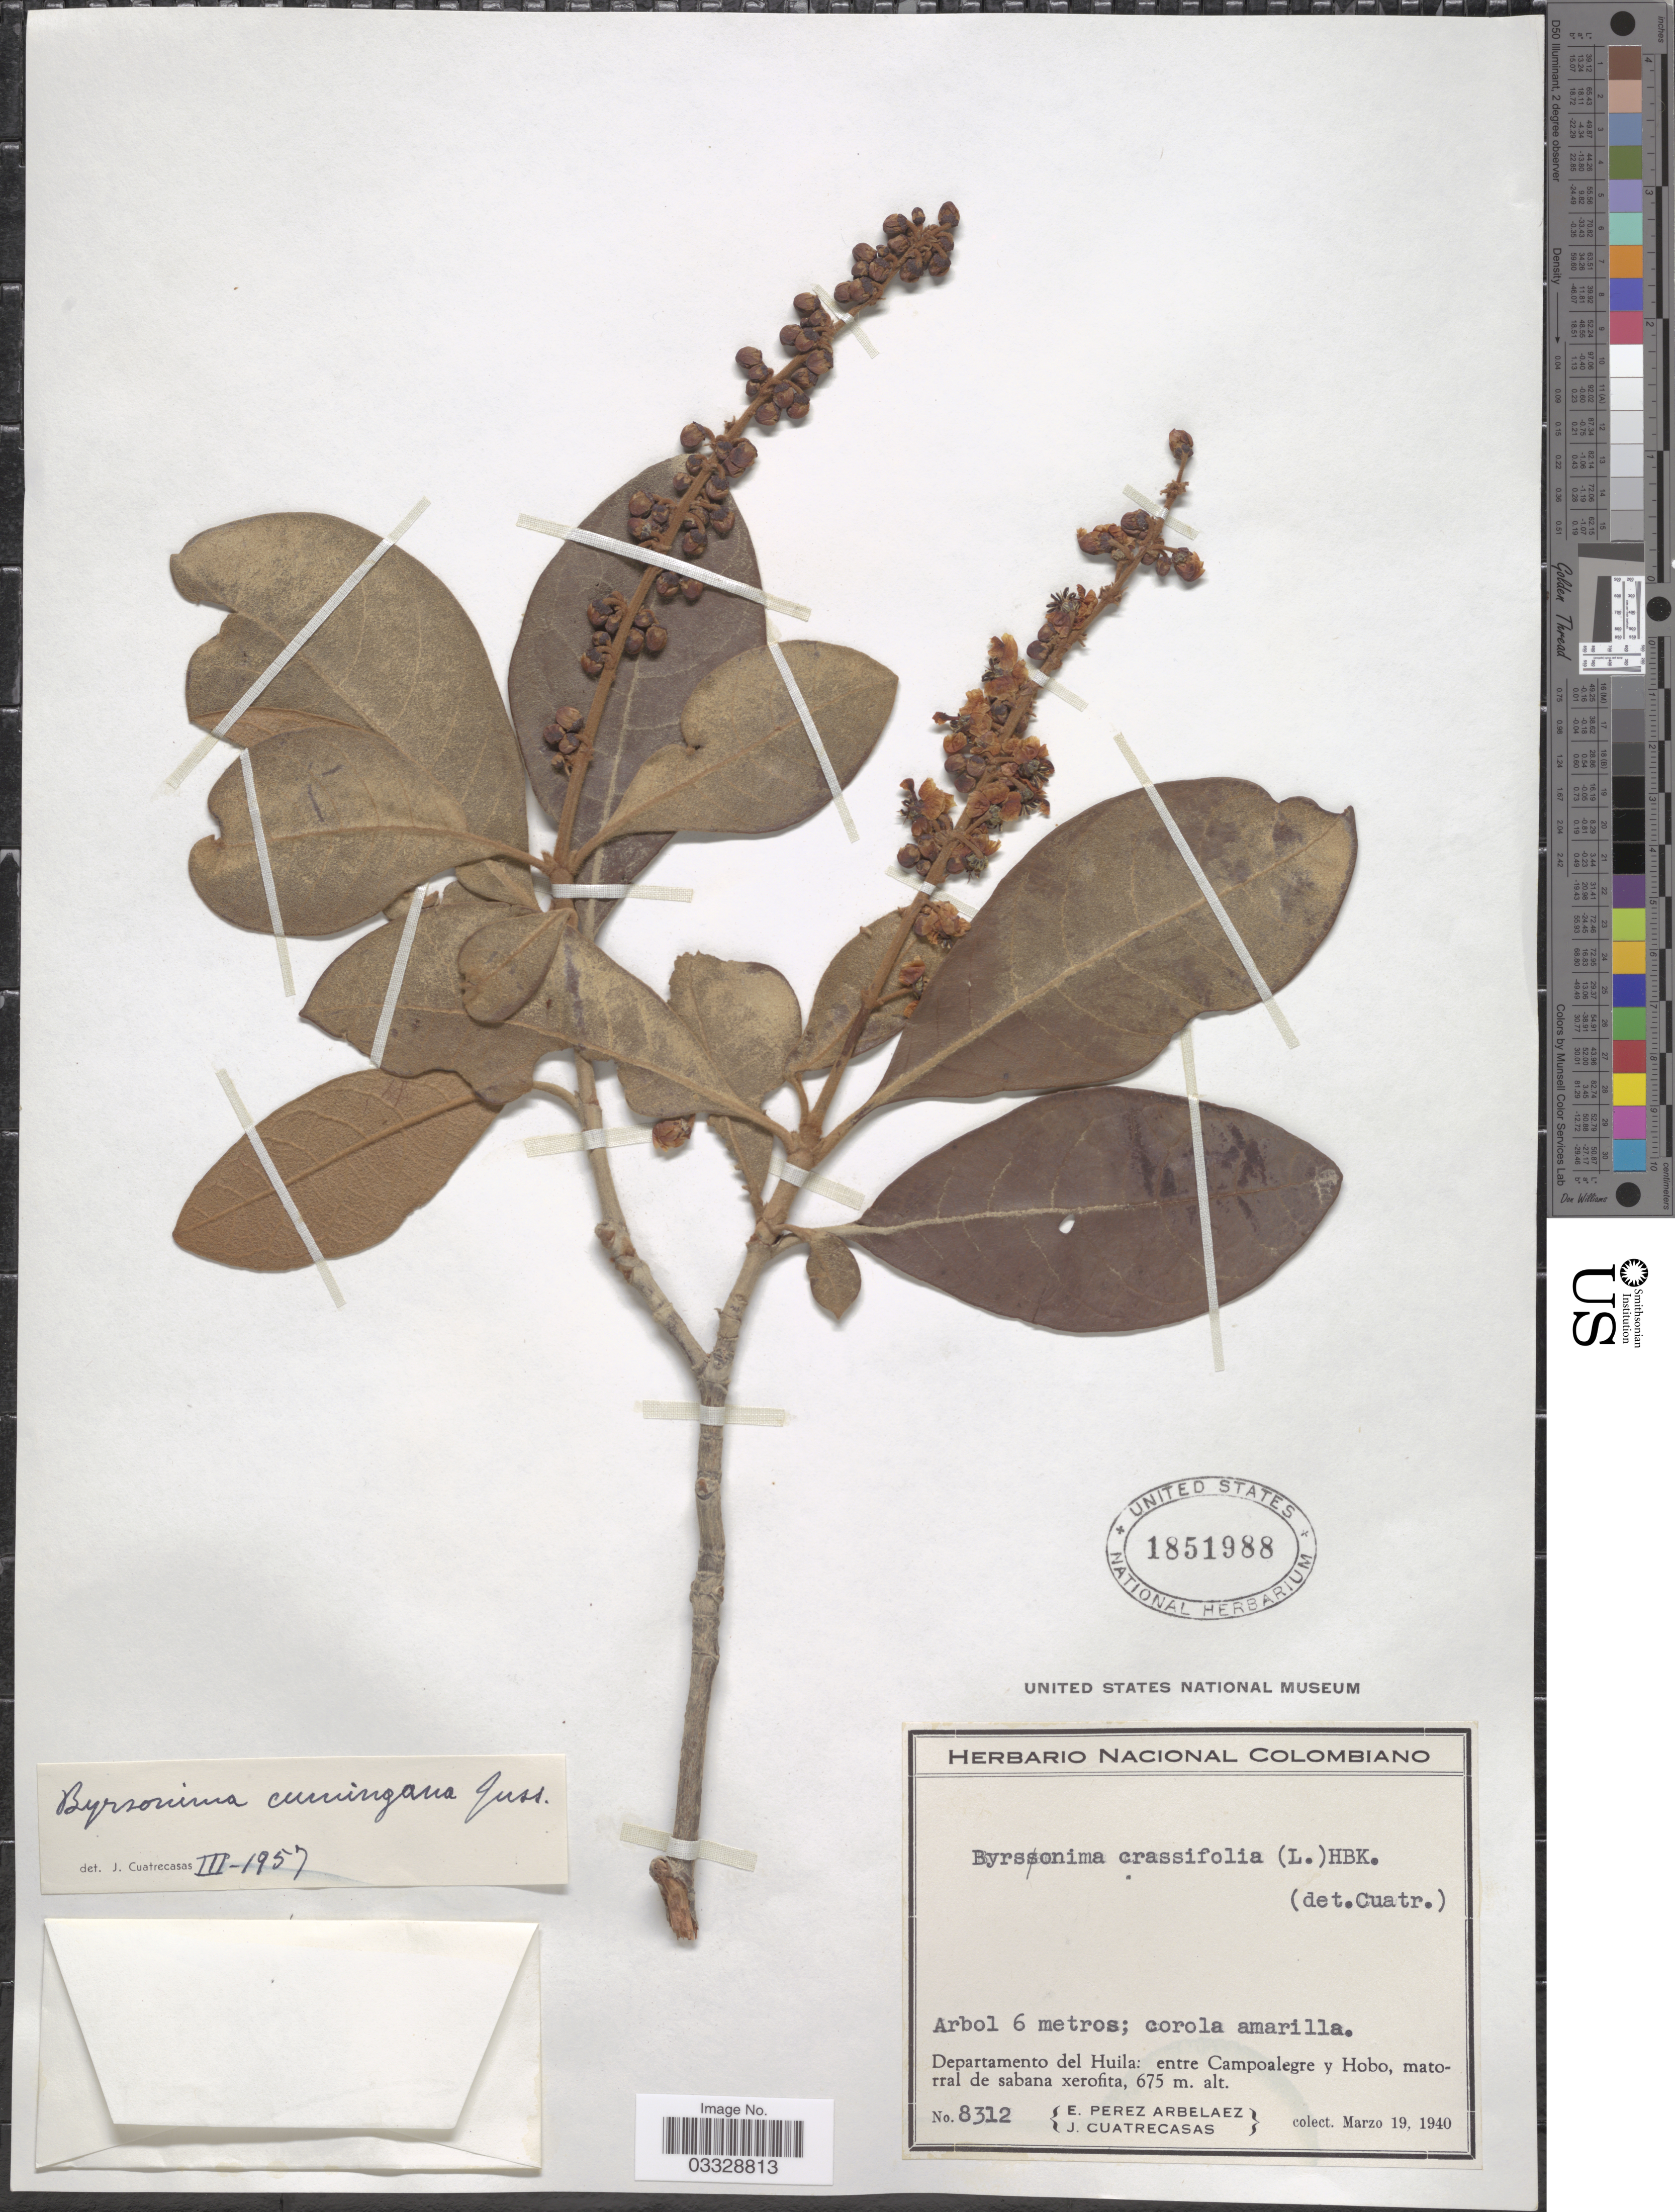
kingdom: Plantae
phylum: Tracheophyta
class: Magnoliopsida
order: Malpighiales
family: Malpighiaceae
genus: Byrsonima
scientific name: Byrsonima cumingiana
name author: A. Juss.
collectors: E. Pérez Arbeláez & J. Cuatrecasas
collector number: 8312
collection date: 1940-03-19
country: Colombia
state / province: Huila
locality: Departmanto del Huila: entre Campoalegre y Hobo, matorral de sabana xerofita.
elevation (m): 675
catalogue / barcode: US 1851988